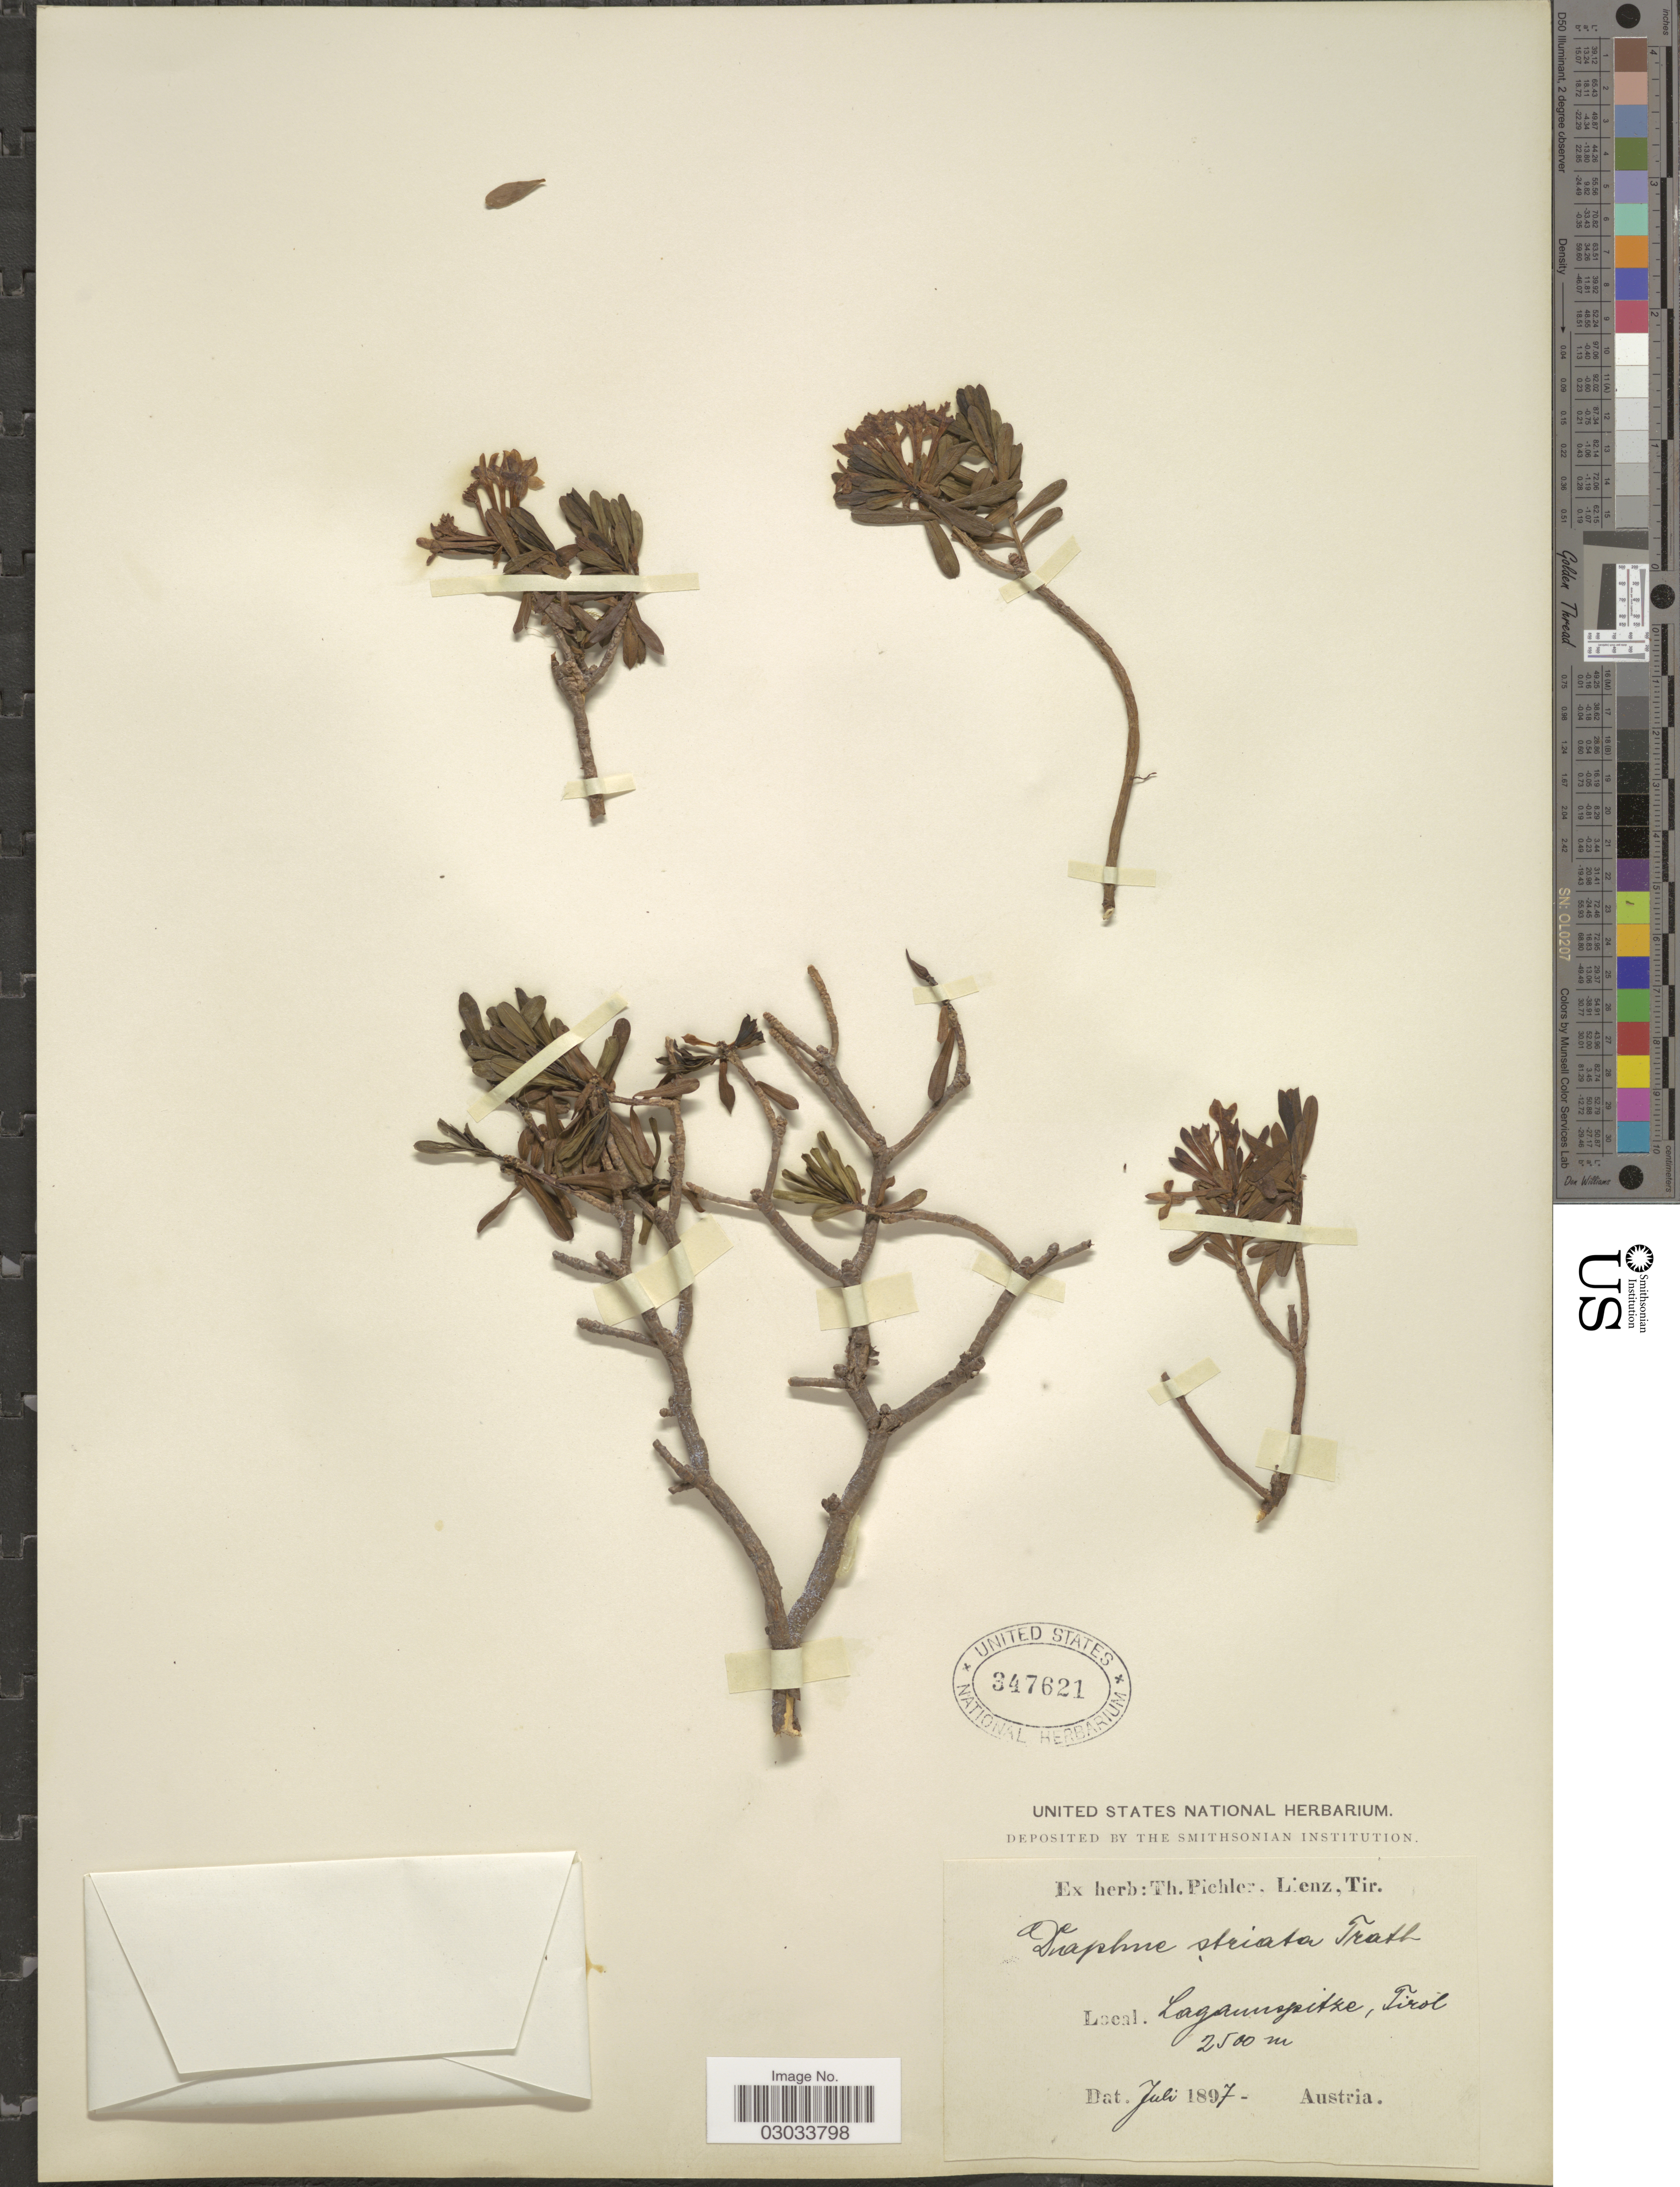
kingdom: Plantae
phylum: Tracheophyta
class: Magnoliopsida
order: Malvales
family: Thymelaeaceae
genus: Daphne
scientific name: Daphne striata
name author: Tratt.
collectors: ex herb. T. Pichler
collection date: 1897-07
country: Austria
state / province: Tirol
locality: Lagaunspitze.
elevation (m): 2500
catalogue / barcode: US 347621